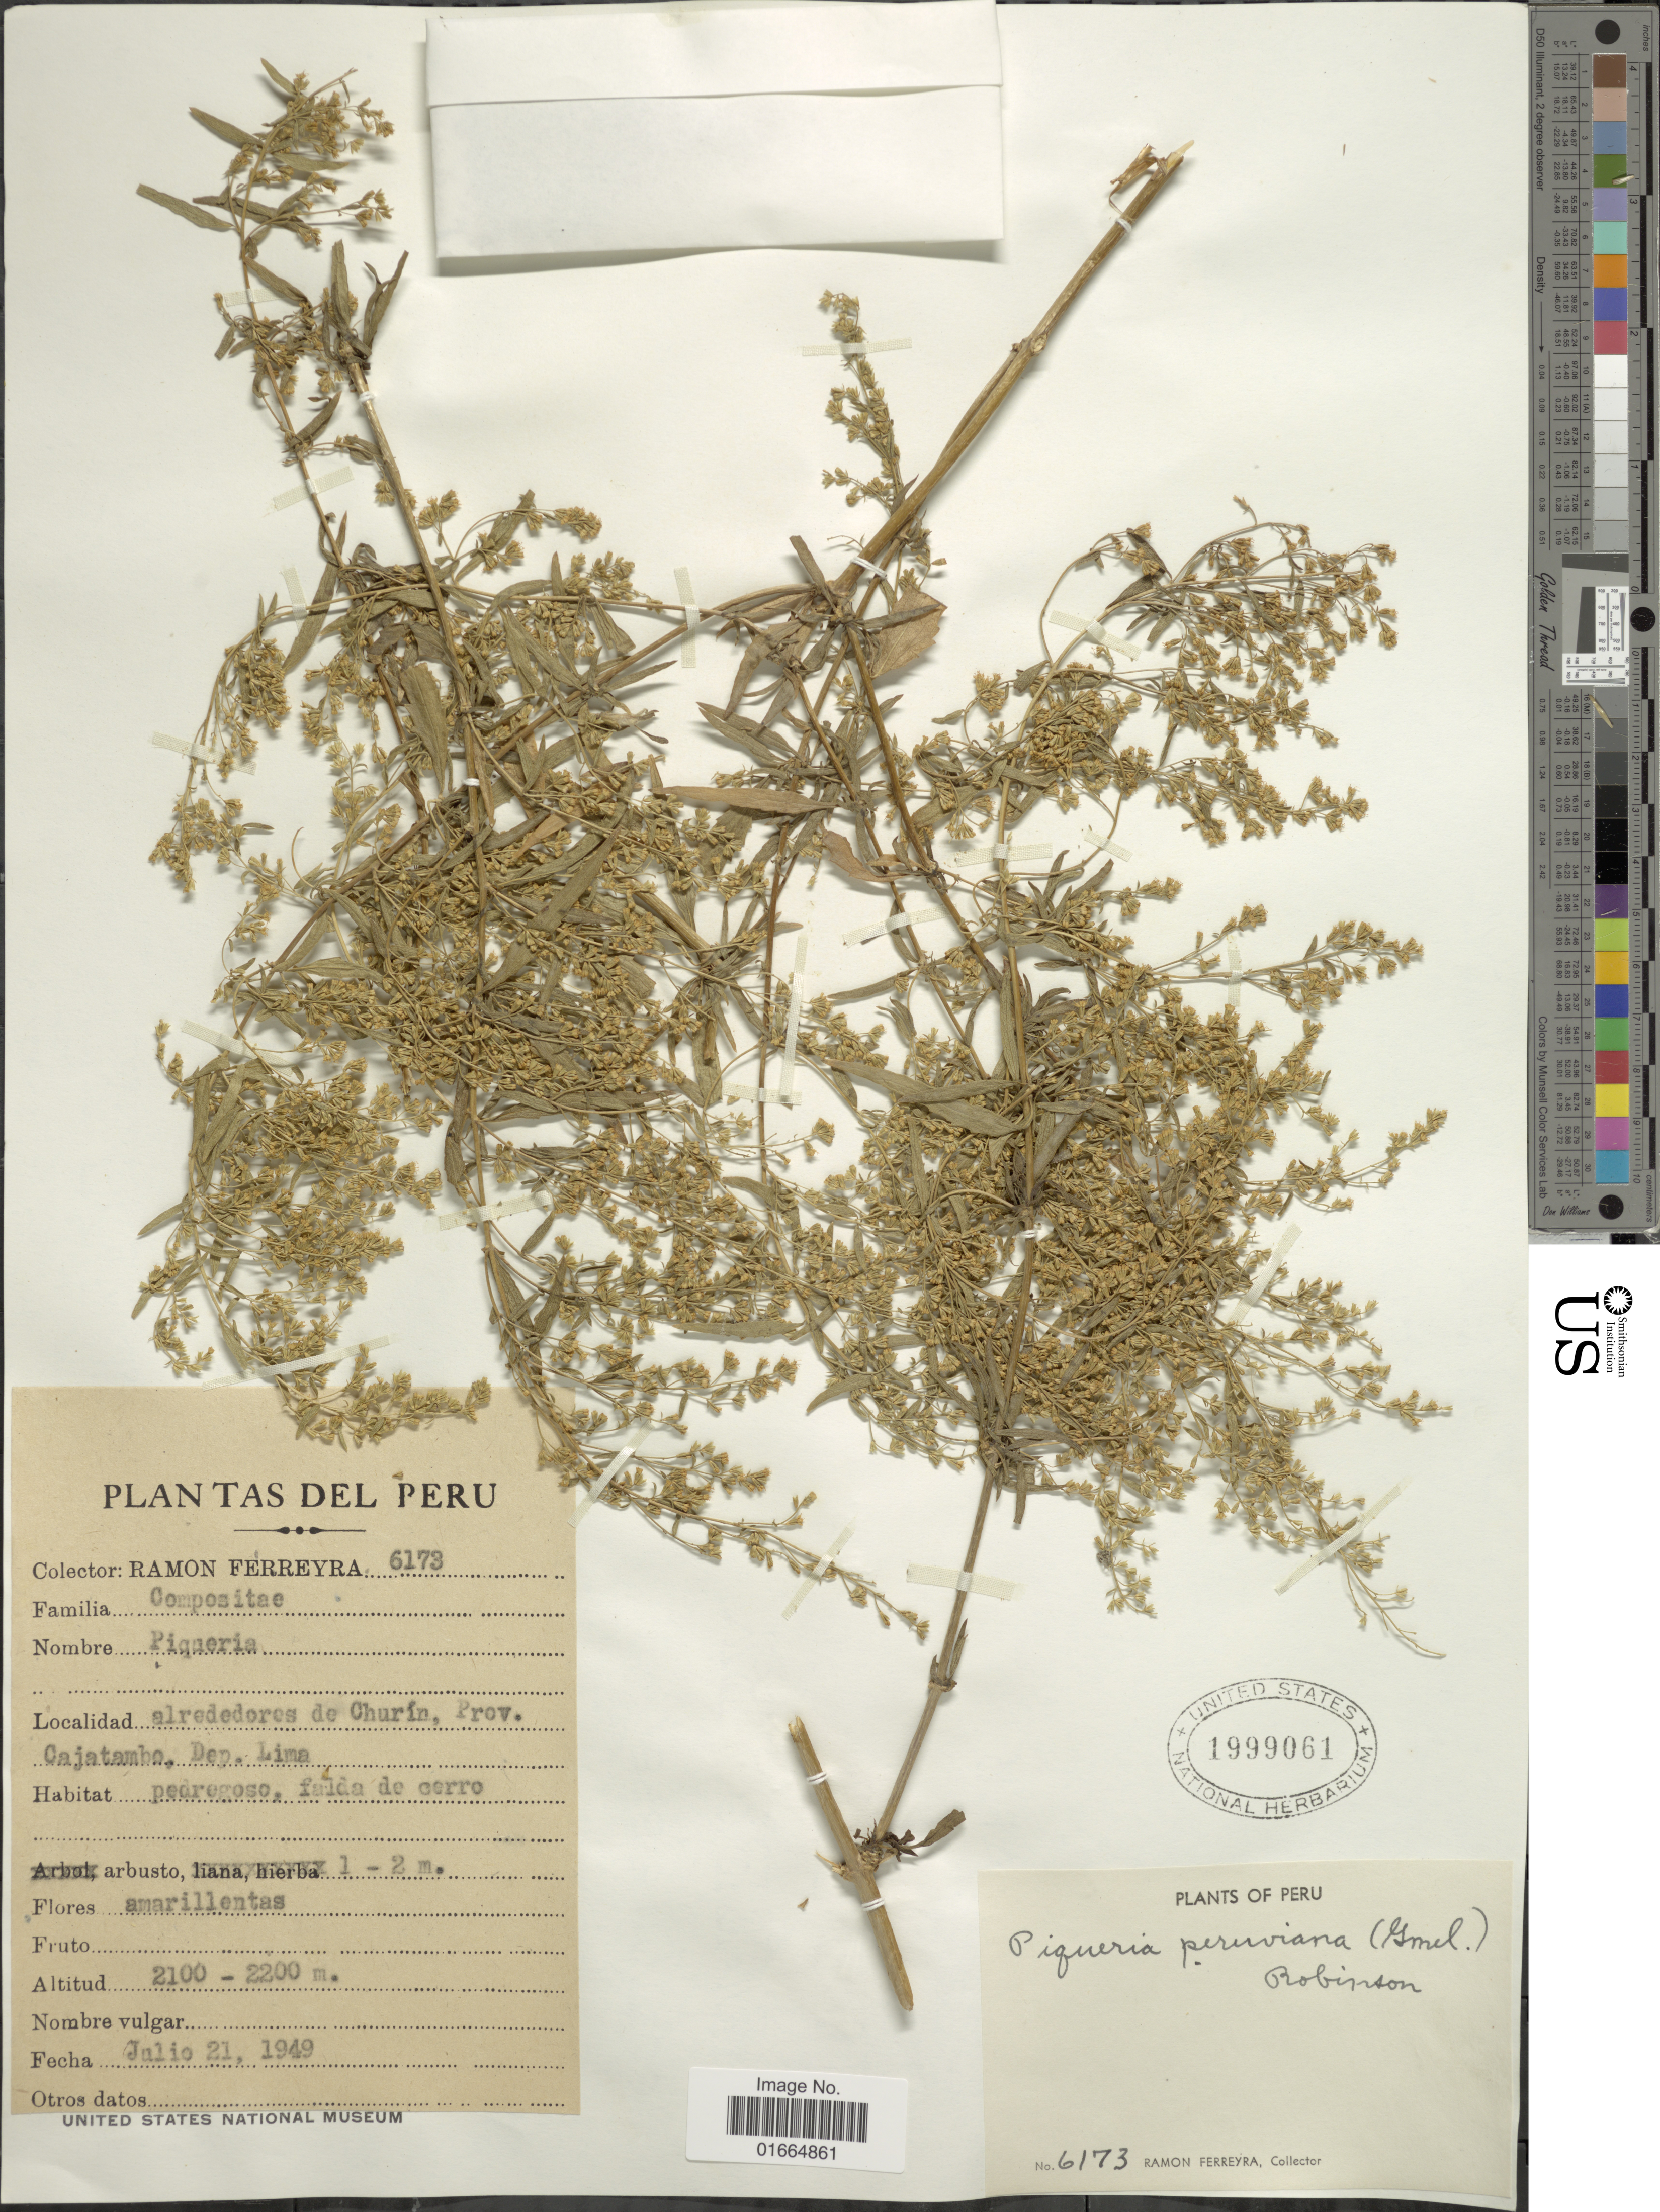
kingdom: Plantae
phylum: Tracheophyta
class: Magnoliopsida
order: Asterales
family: Asteraceae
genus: Ophryosporus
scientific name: Ophryosporus peruvianus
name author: (J.F. Gmel.) R.M. King & H. Rob.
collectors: R. A. Ferreyra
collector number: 6173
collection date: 1949-07-21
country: Peru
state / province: Lima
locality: Alrededores de Churín, Prov. Cajatambo, Dep. Lima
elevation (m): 2100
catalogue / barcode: US 1999061